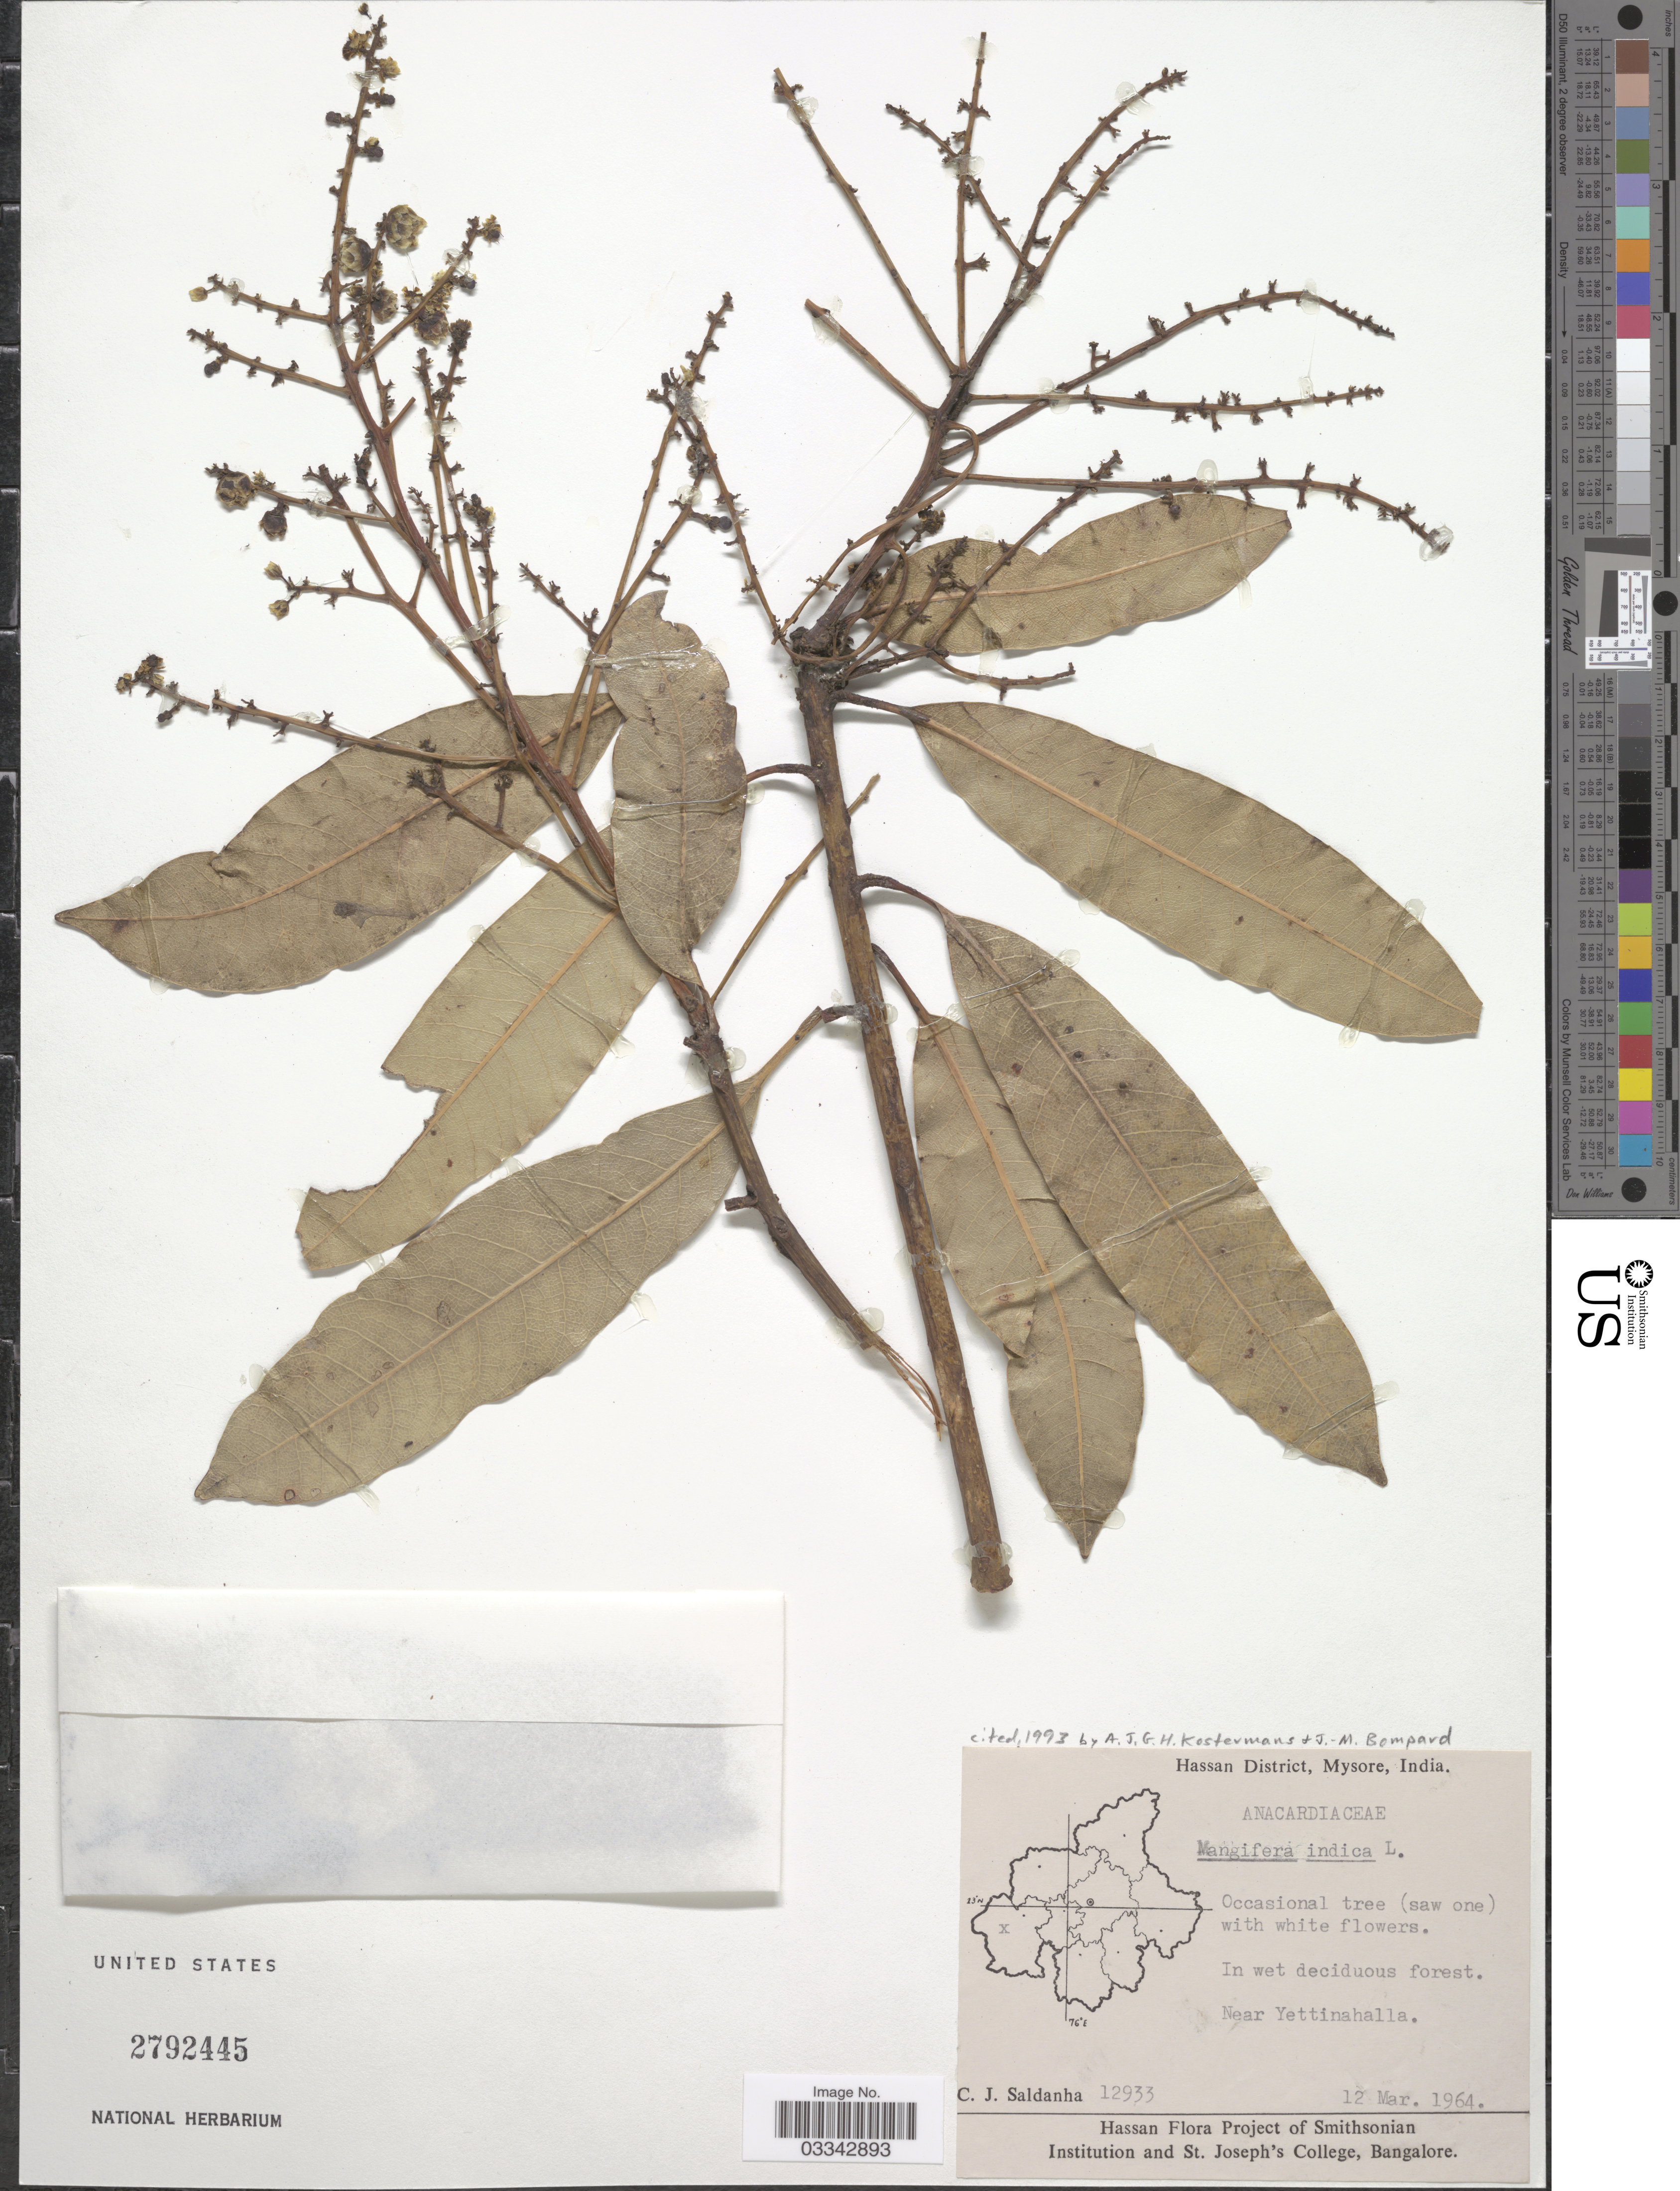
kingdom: Plantae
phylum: Tracheophyta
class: Magnoliopsida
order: Sapindales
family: Anacardiaceae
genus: Mangifera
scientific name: Mangifera indica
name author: L.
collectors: C. J. Saldanha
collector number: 12933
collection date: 1964-03-12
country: India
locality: Hassan District, Mysore. Near Yettinahalla.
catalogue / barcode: US 2792445